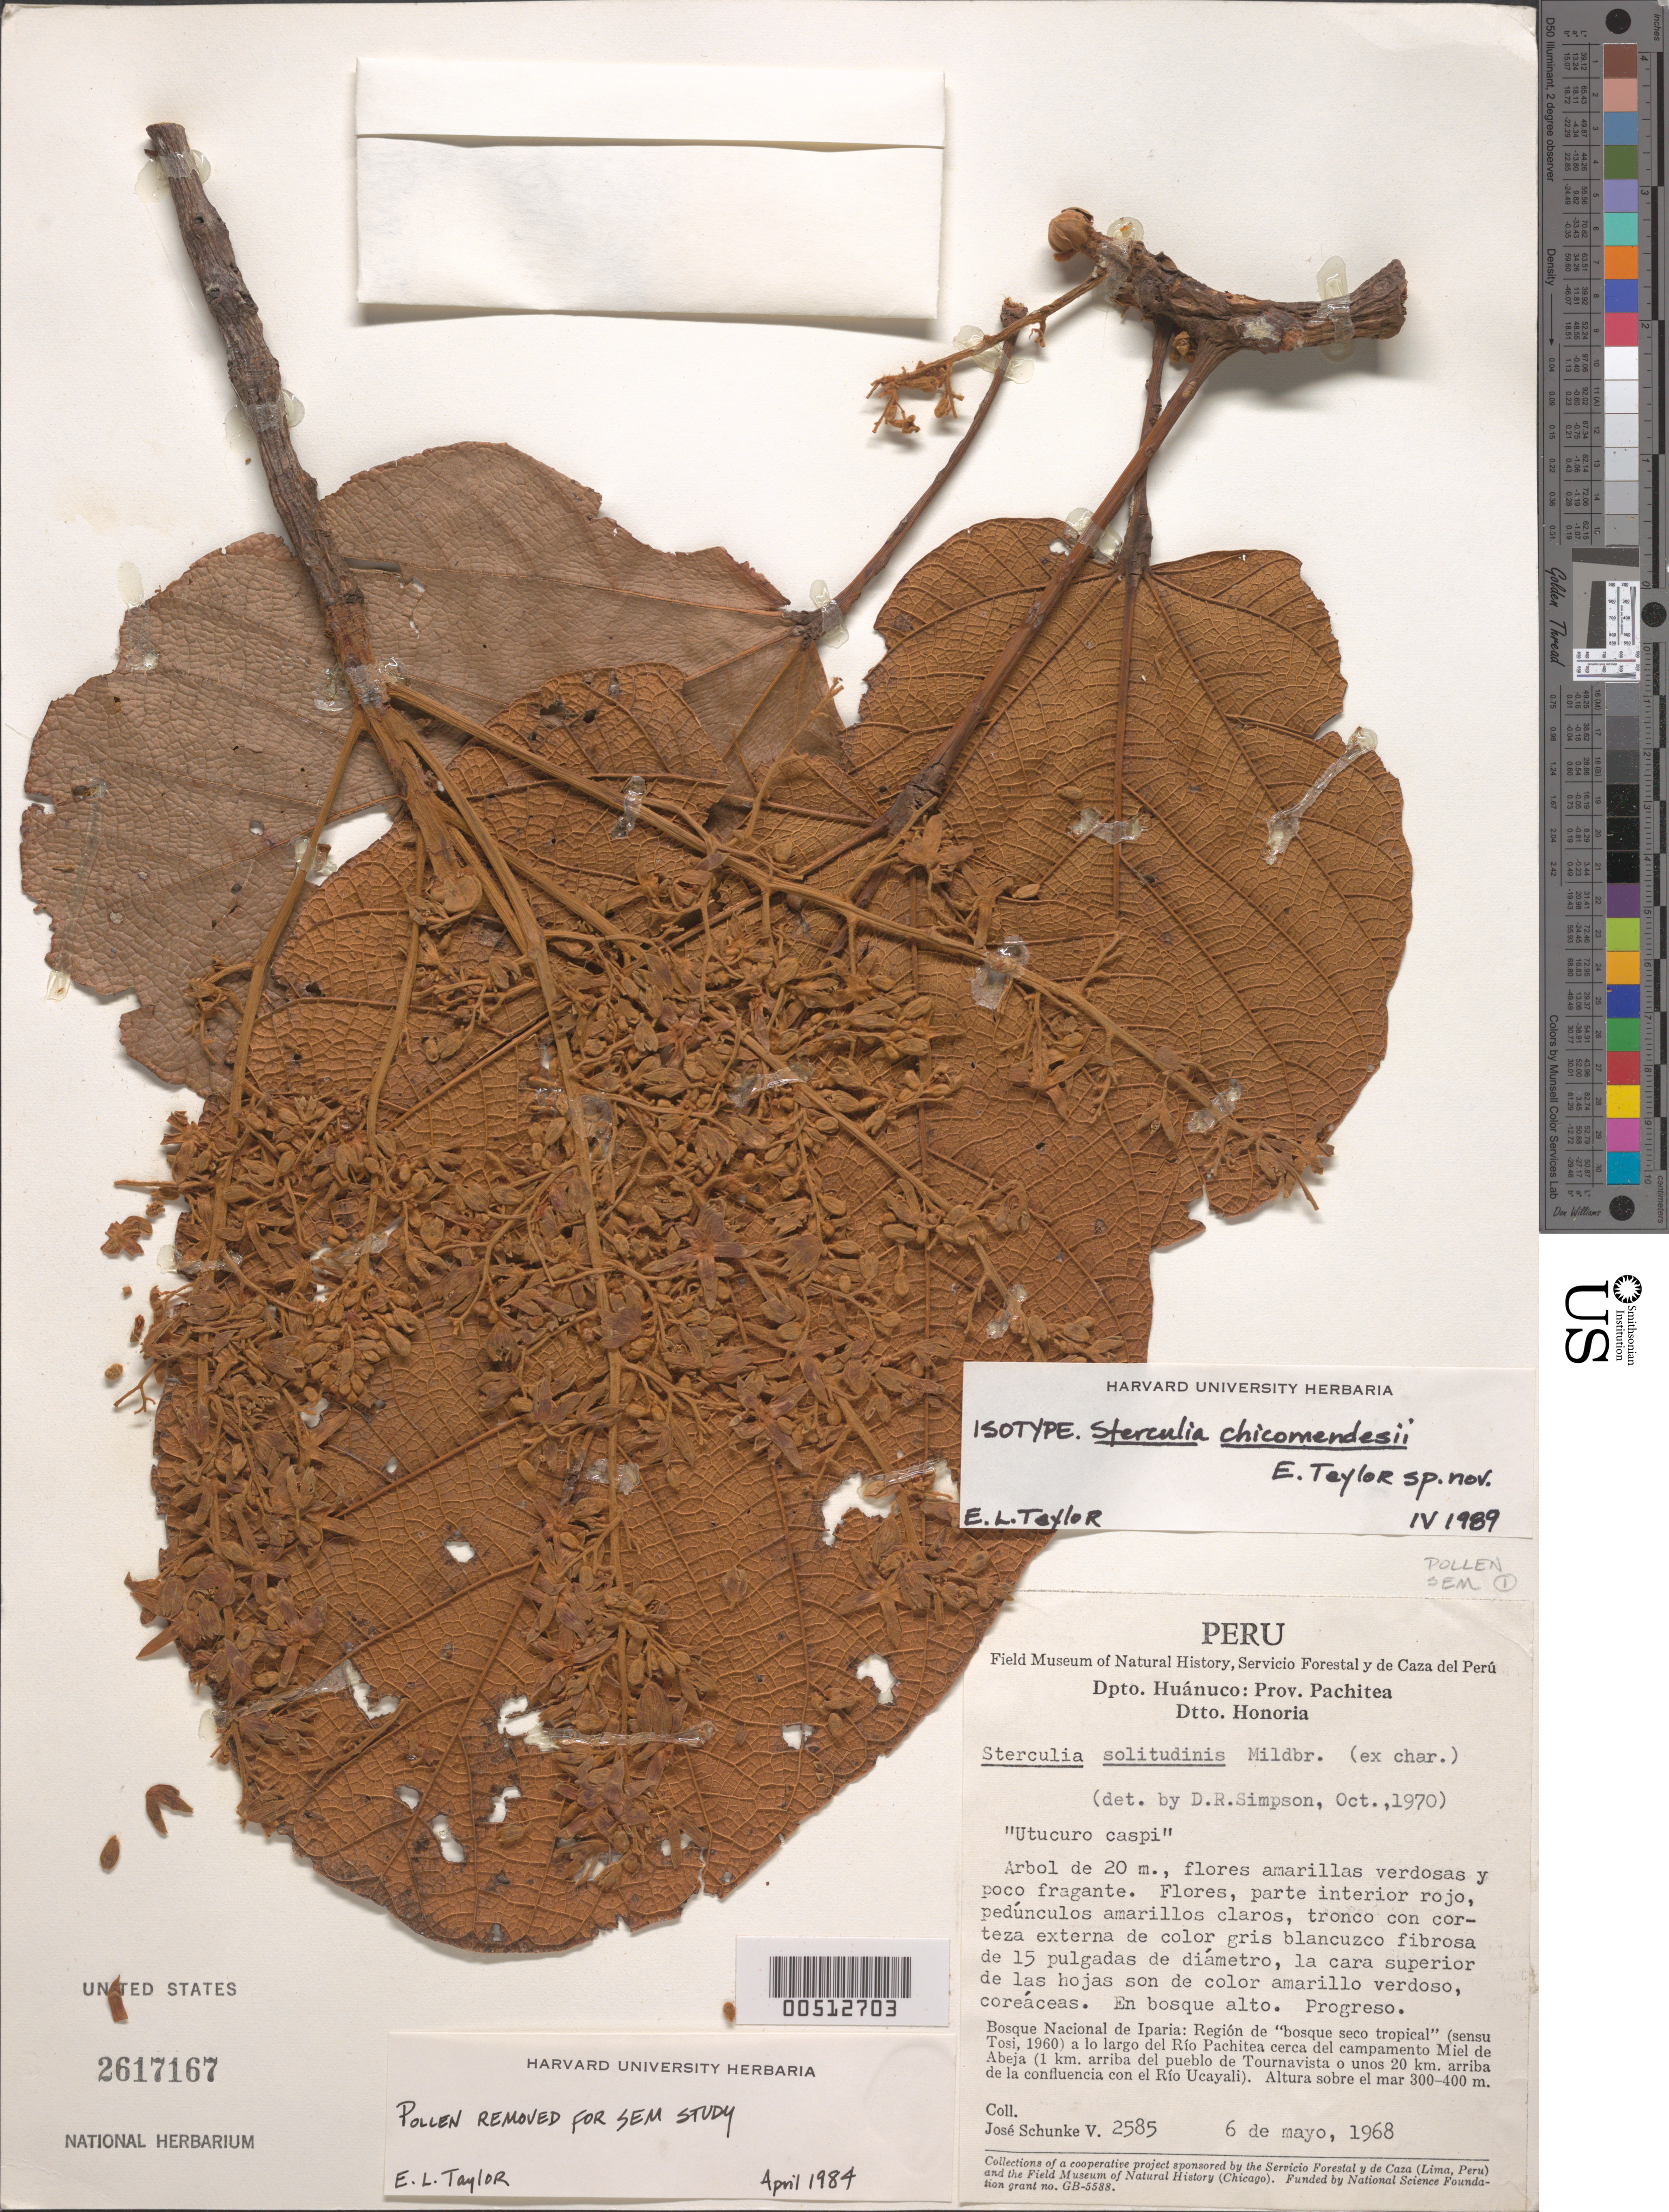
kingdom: Plantae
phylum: Tracheophyta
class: Magnoliopsida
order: Malvales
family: Malvaceae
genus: Sterculia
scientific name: Sterculia chicomendesii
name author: E.L. Taylor ex Colli-Silva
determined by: Dorr, Laurence J., Curator (BOT), Smithsonian Institution - National Museum of Natural History (UNITED STATES)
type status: Isotype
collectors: J. Schunke Vigo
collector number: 2585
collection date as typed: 06 May 1968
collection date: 1968-05-06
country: Peru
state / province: Huánuco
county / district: Pachitea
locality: Honoria Dist., Bosque Nacional de Iparia, Largo del Rio Pachitea cerca Campamento Miel de Abeja, 1 km arribo Pueblo de Tournavista.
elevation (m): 300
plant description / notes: Name published: Colli-Silva 2026. Phytotaxa 739(2): 237.; Annotated as isotype but name not validly published (thesis only). See Larry Dorr for specimen.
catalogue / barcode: US 2617167